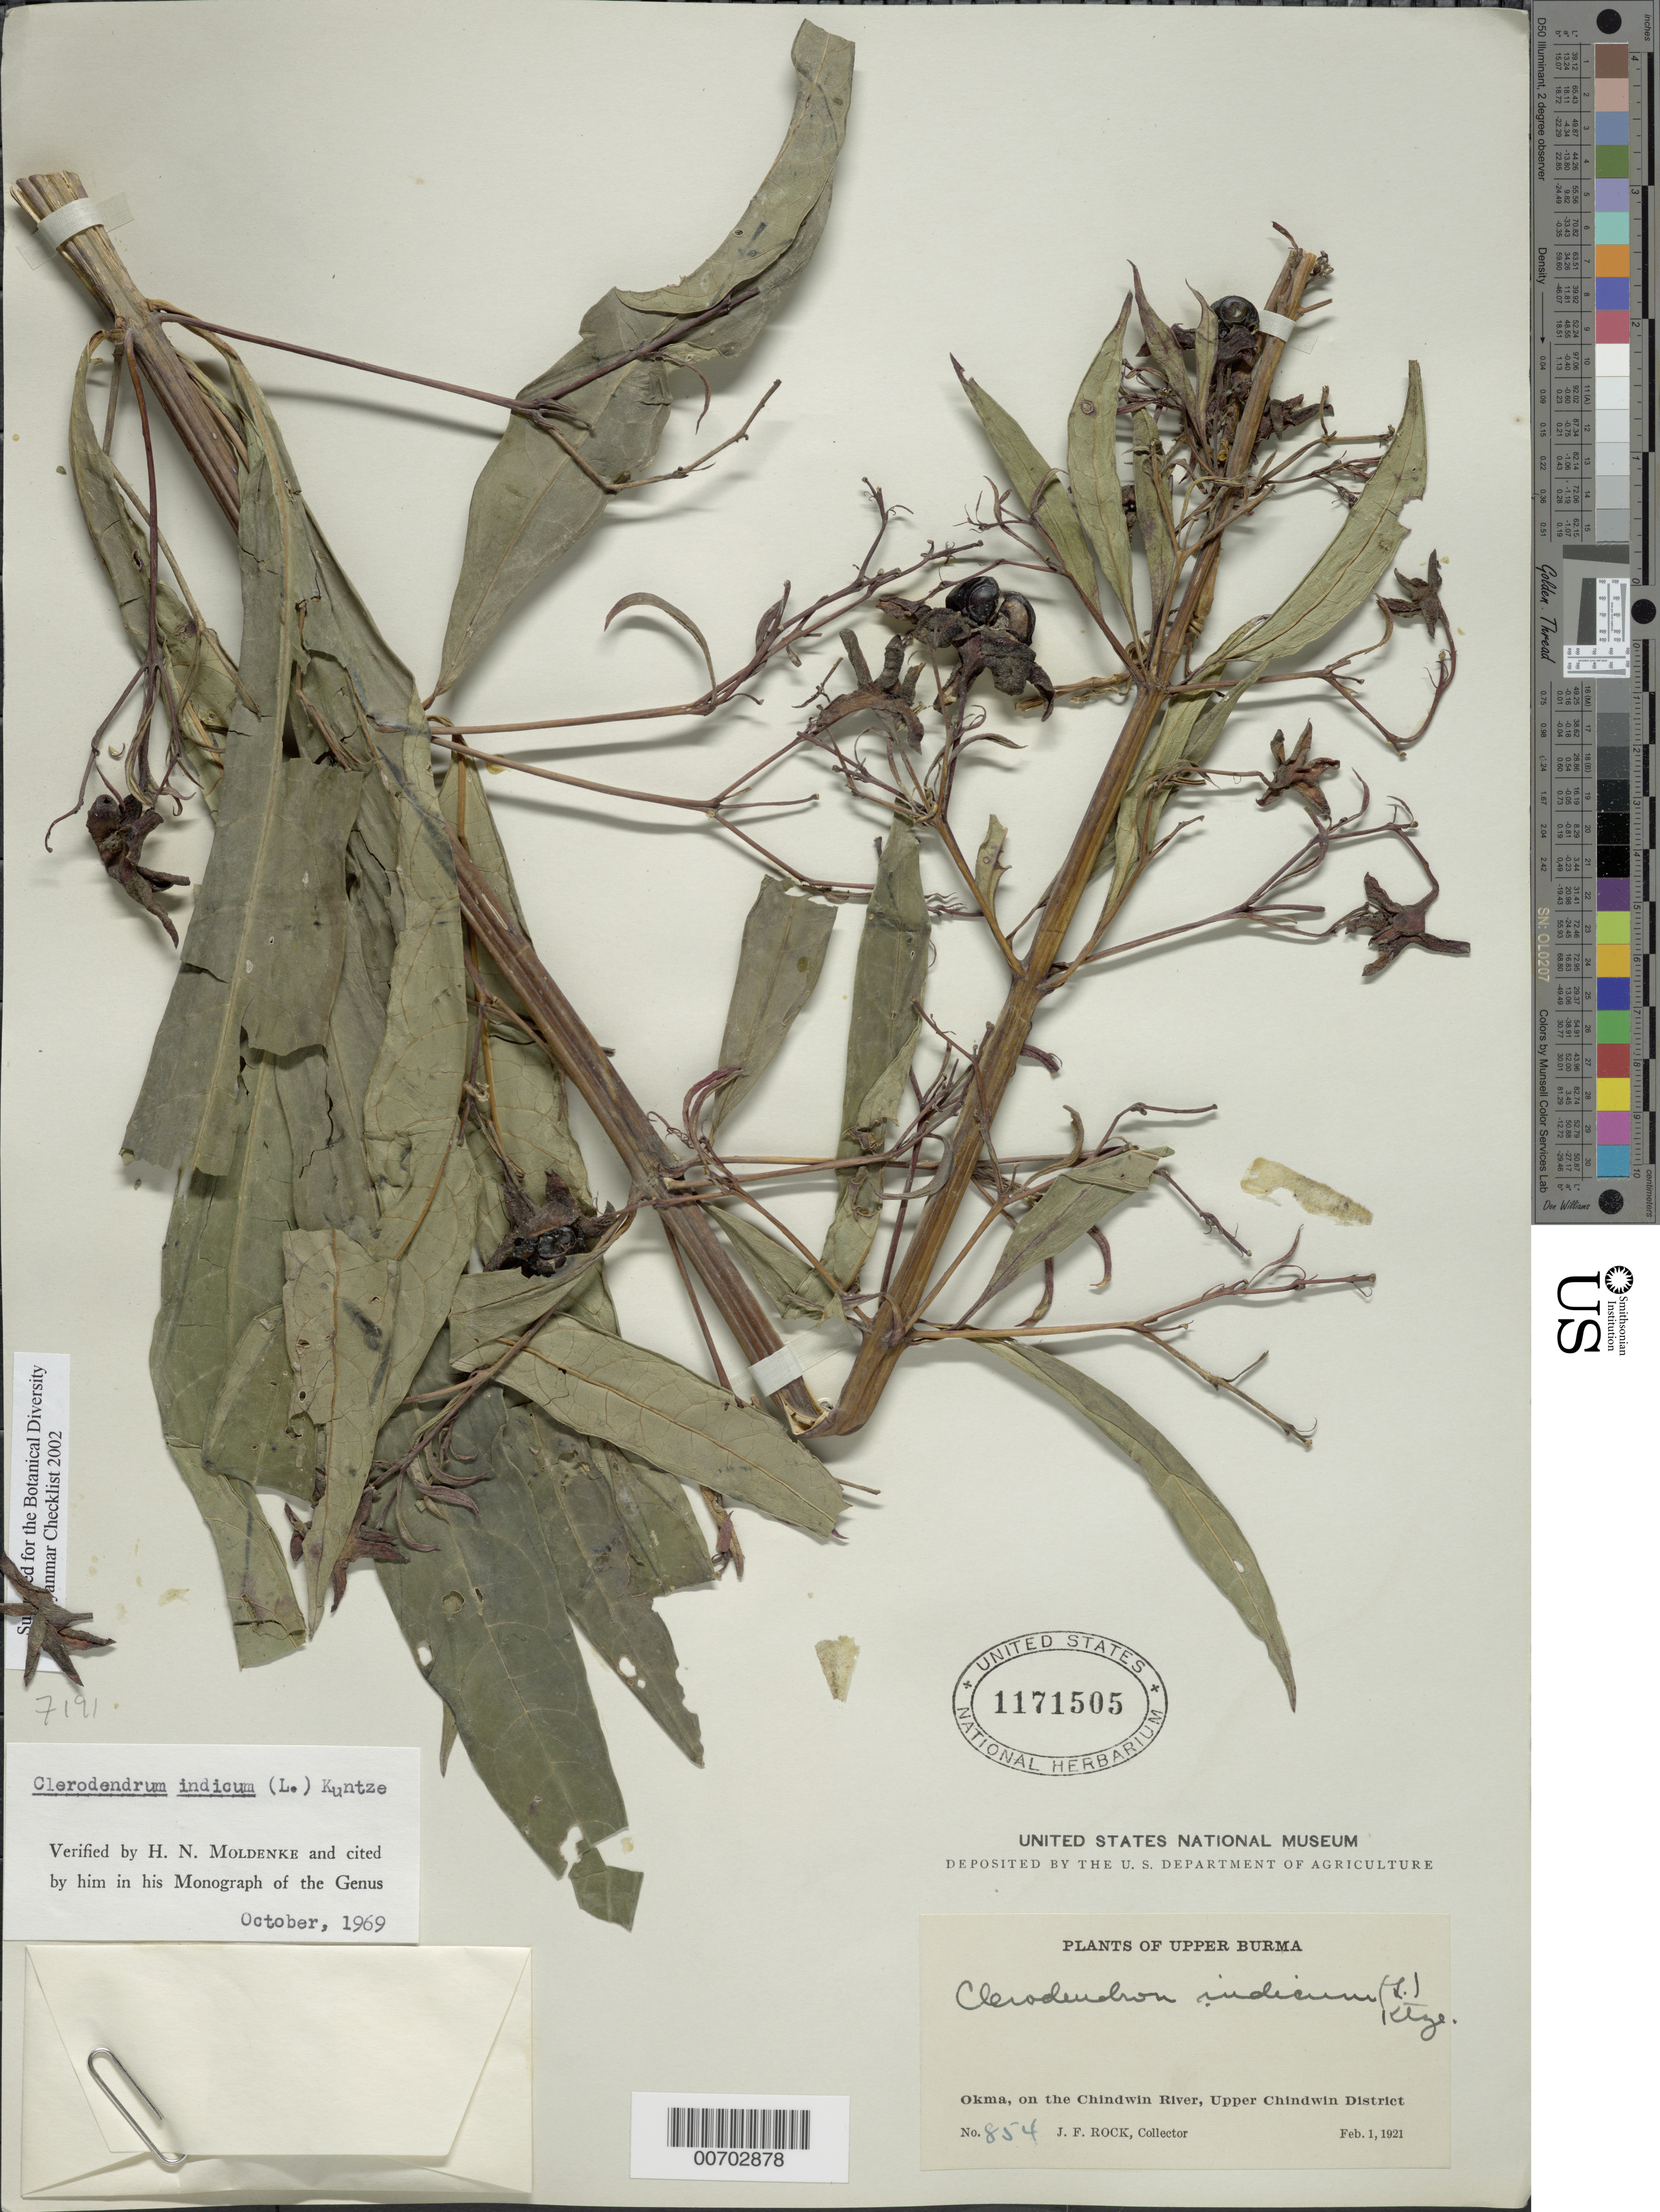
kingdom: Plantae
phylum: Tracheophyta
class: Magnoliopsida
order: Lamiales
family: Lamiaceae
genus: Clerodendrum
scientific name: Clerodendrum indicum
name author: (L.) Kuntze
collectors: J. F. Rock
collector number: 854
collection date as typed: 01 Feb 1921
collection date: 1921-02-01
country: Myanmar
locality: Upper Chindwin Dist., Okma, Chindwin R.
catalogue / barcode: US 1171505